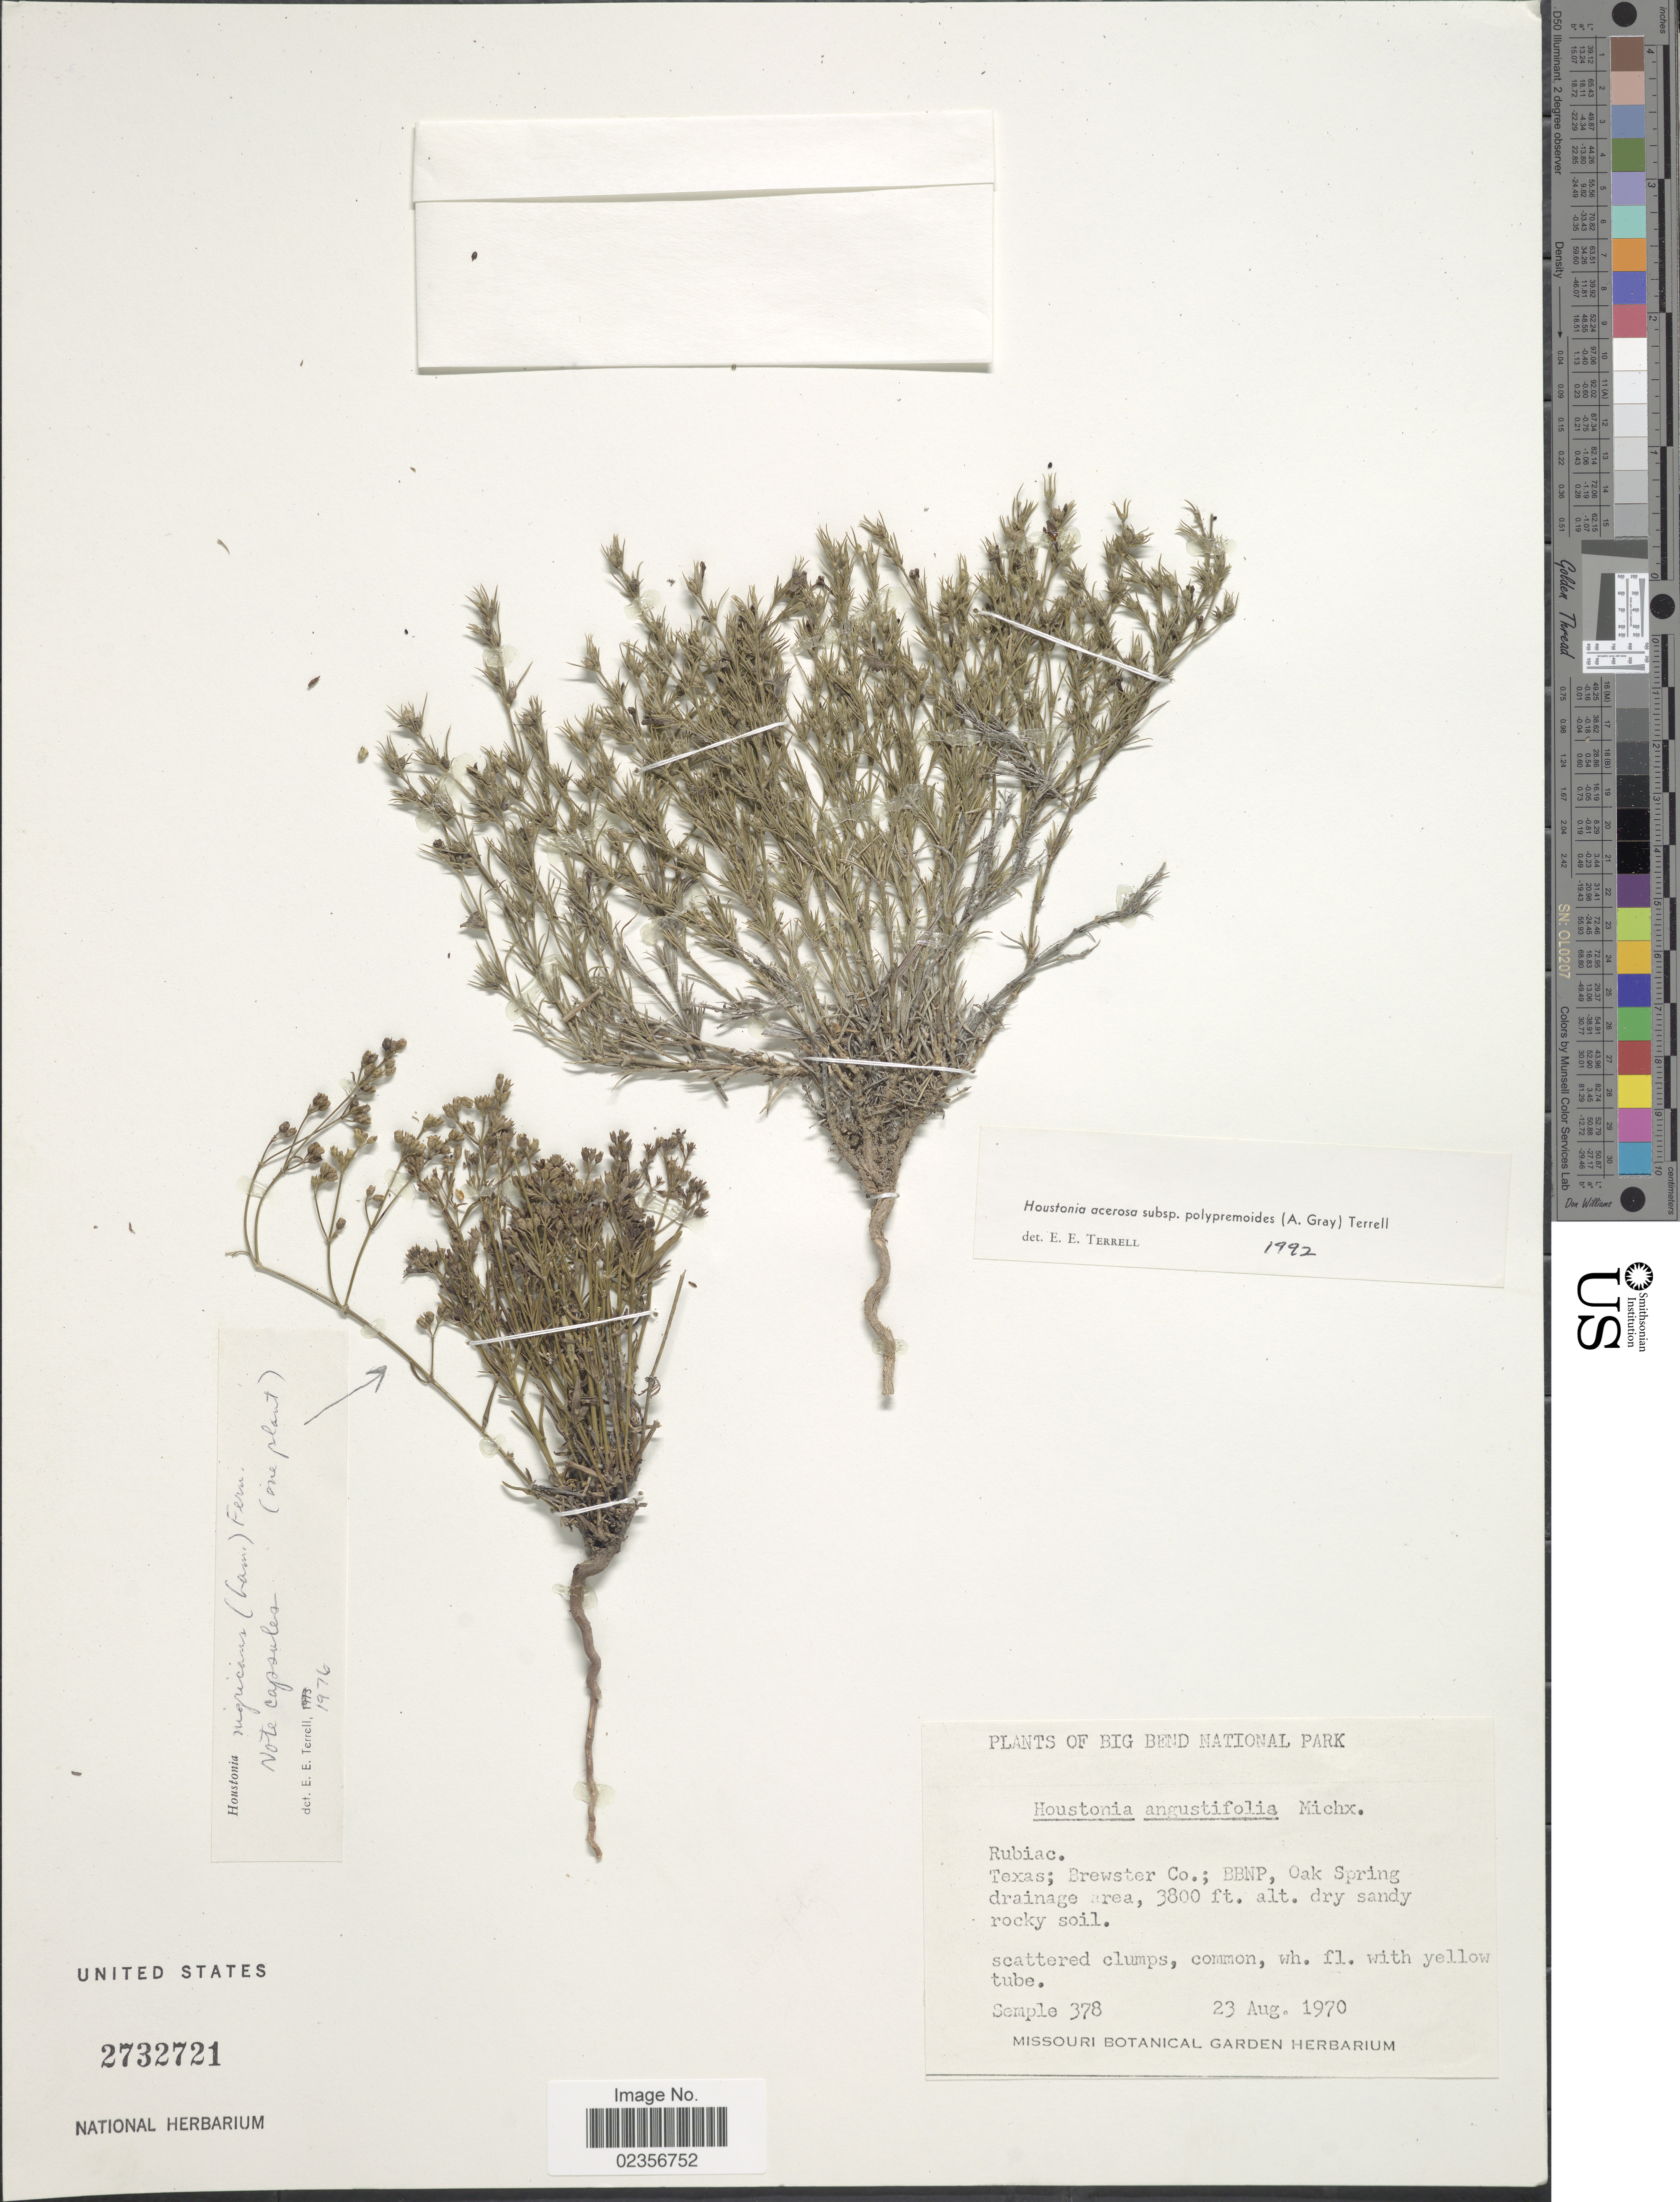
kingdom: Plantae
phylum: Tracheophyta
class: Magnoliopsida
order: Gentianales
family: Rubiaceae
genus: Houstonia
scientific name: Houstonia acerosa var. polypremoides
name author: (A. Gray) Terrell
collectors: Semple, --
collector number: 378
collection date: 1970-08-23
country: United States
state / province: Texas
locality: Big Bend National Park. Brewster Co.; BBNP, Oak Spring drainage area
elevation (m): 1158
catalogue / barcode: US 2732721